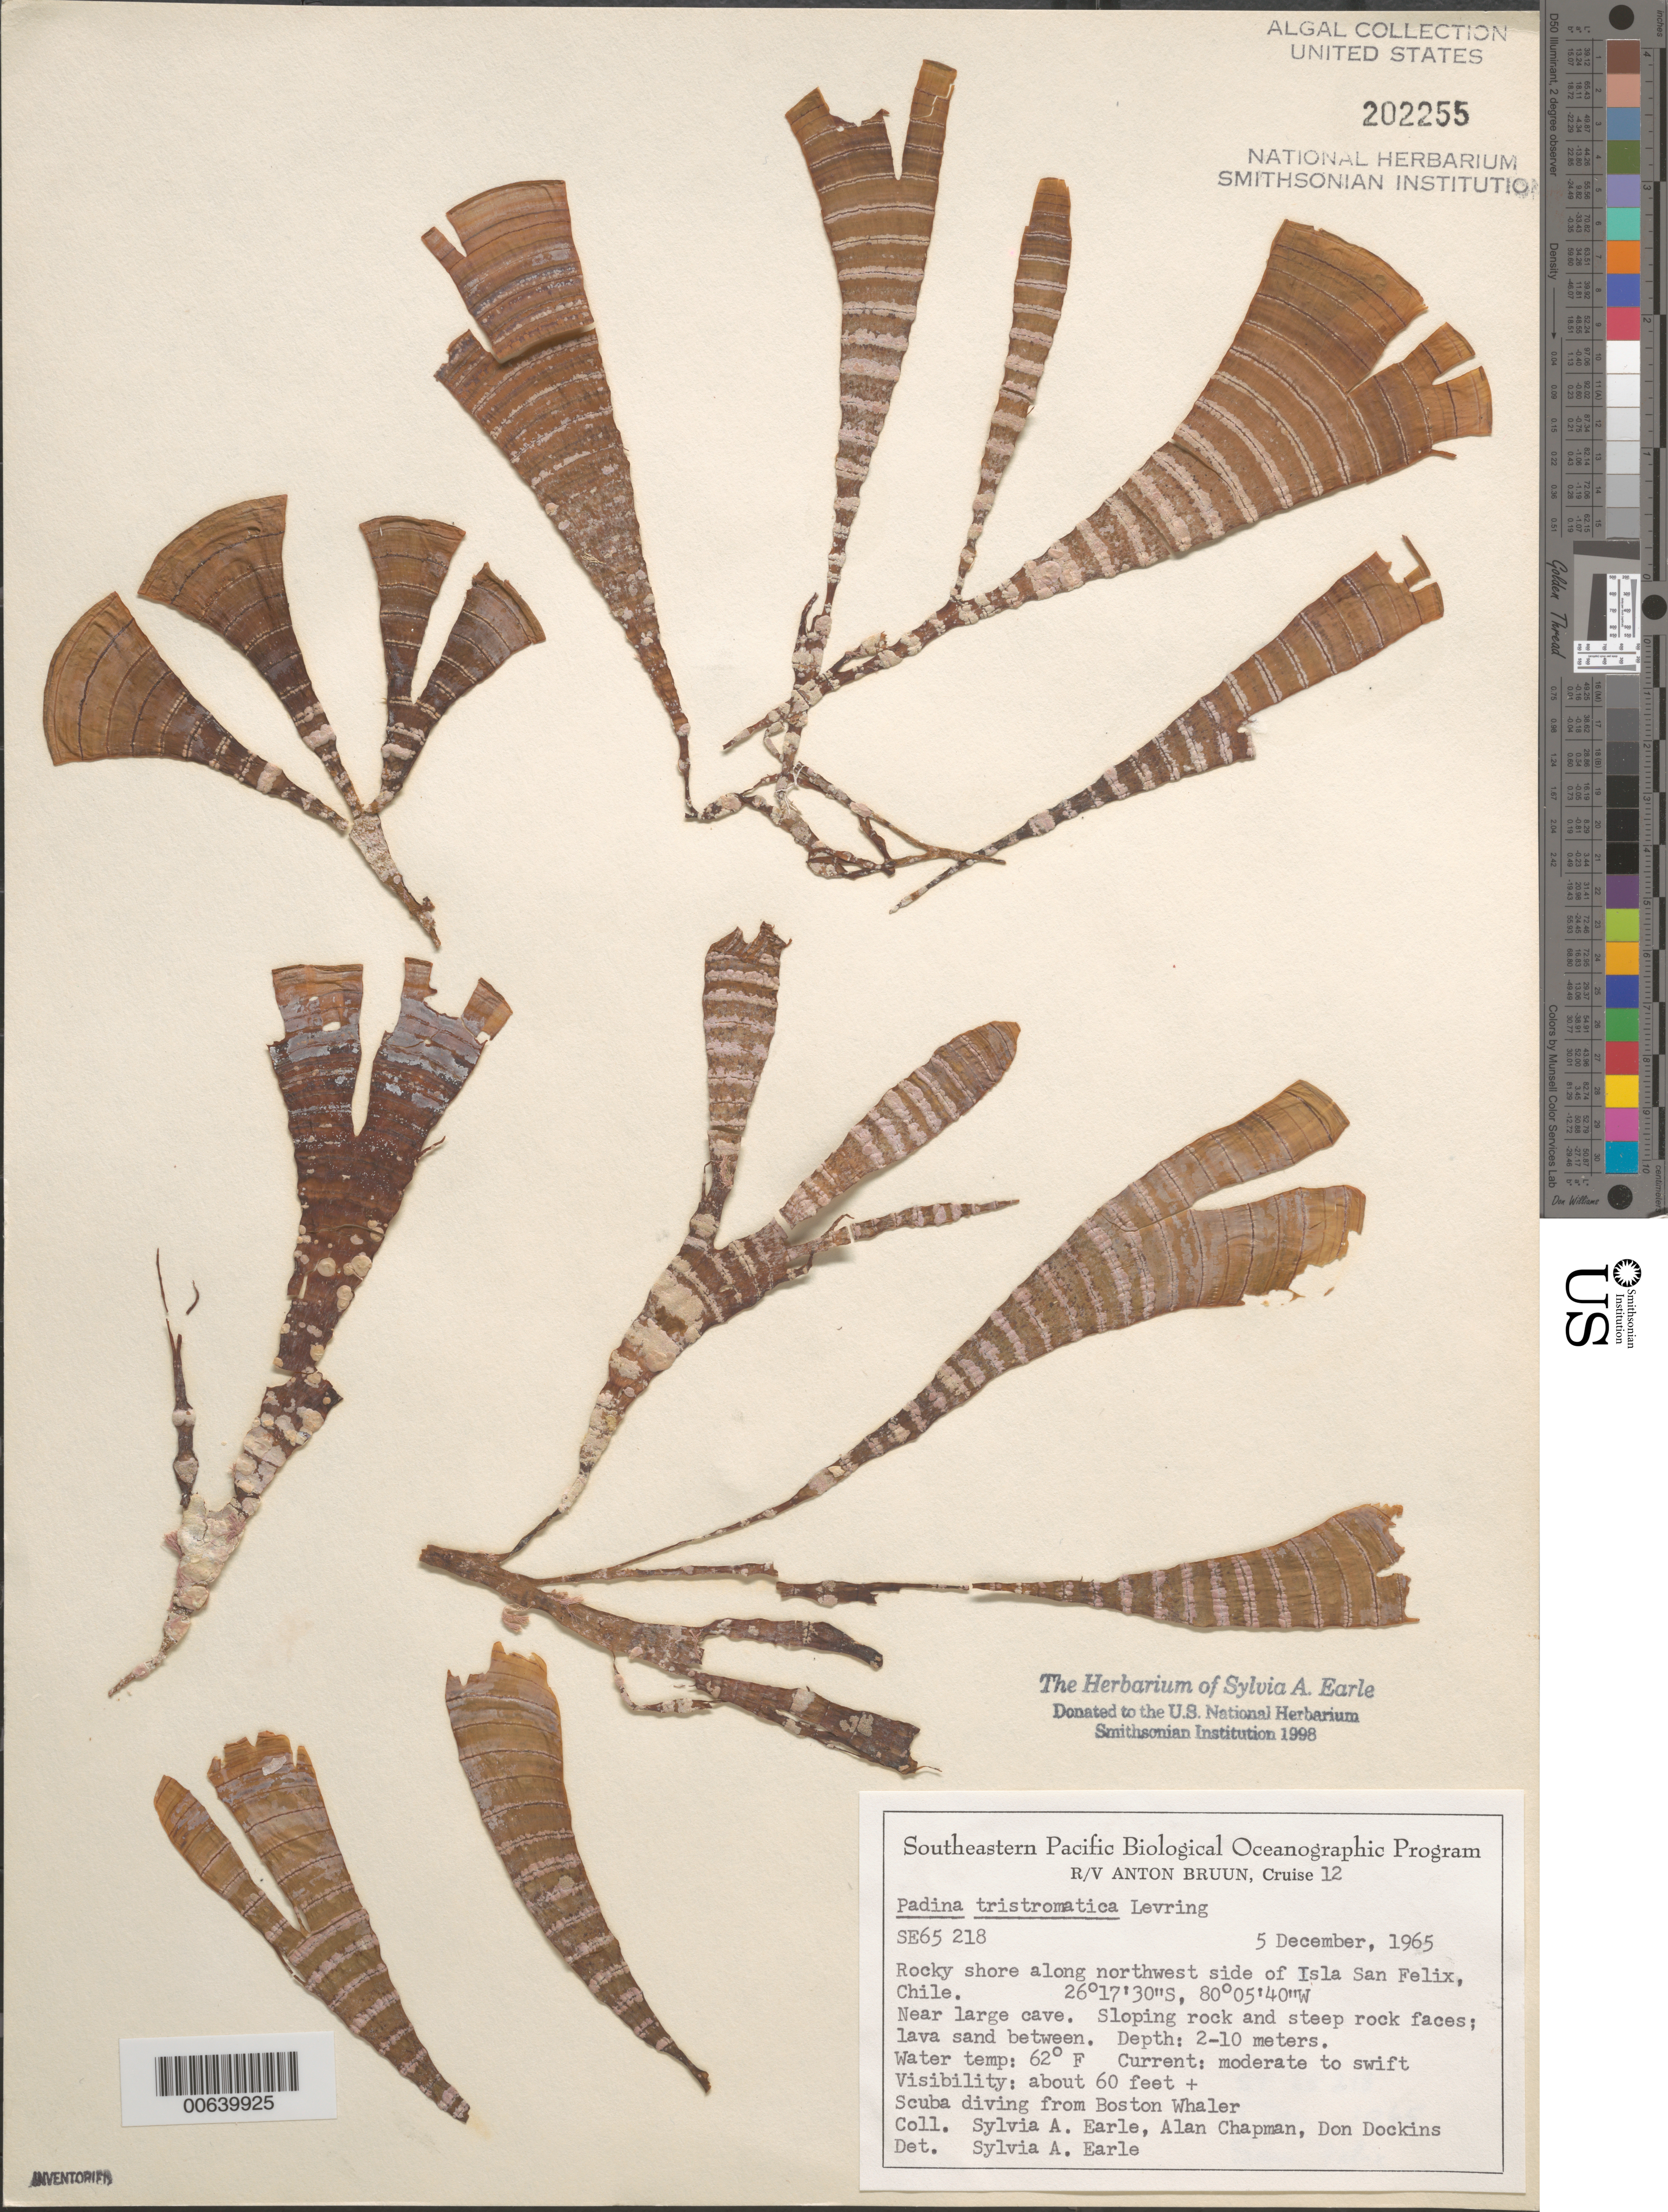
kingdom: Chromista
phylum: Ochrophyta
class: Phaeophyceae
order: Dictyotales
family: Dictyotaceae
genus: Padina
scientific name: Padina tristromatica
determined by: Earle, S. A.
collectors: S. A. Earle, A. Chapman & D. Dockins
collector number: SE 65218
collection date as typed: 05 Dec 1965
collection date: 1965-12-05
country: Chile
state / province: Atacama (III)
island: Isla San Felix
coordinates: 26 17' 30" S, 80 05' 40" W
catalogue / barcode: US 202255